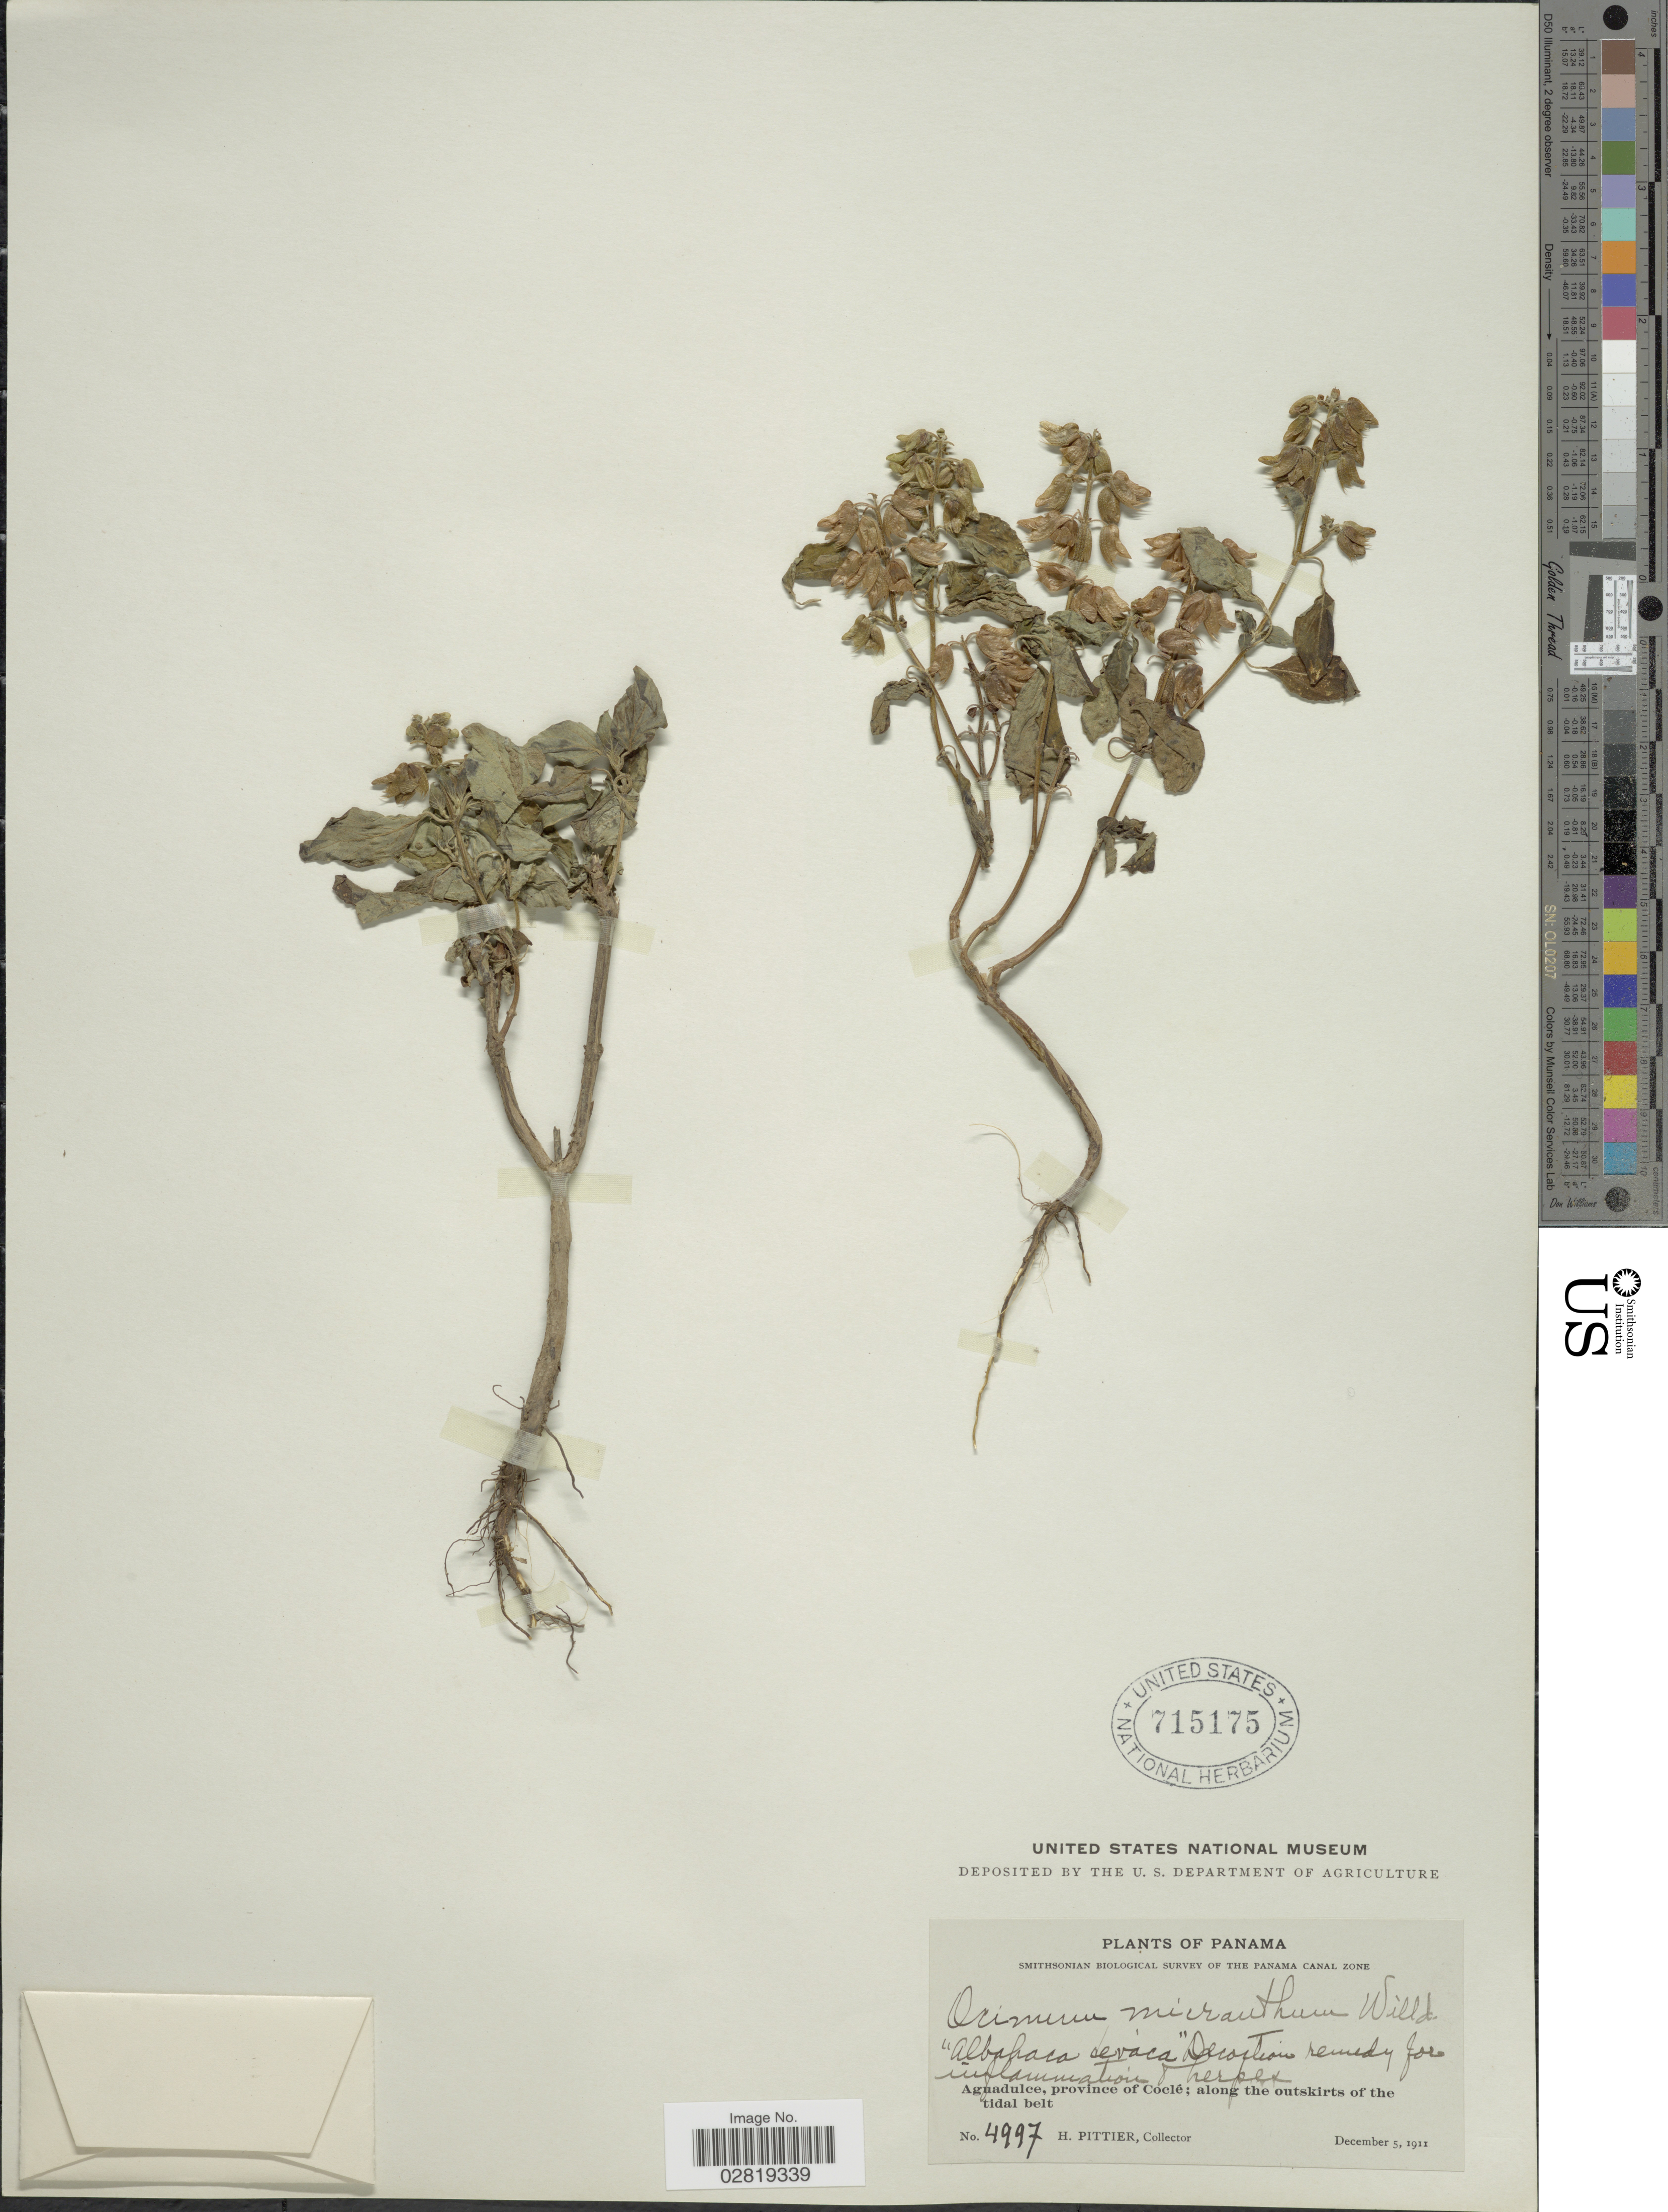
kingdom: Plantae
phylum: Tracheophyta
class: Magnoliopsida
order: Lamiales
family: Lamiaceae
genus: Ocimum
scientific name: Ocimum campechianum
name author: Mill.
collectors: H. F. Pittier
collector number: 4997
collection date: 1911-12-05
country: Panama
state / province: Coclé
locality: Aguadulce, province of Coclé; along the outskirts of the tidal belt.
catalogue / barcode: US 715175